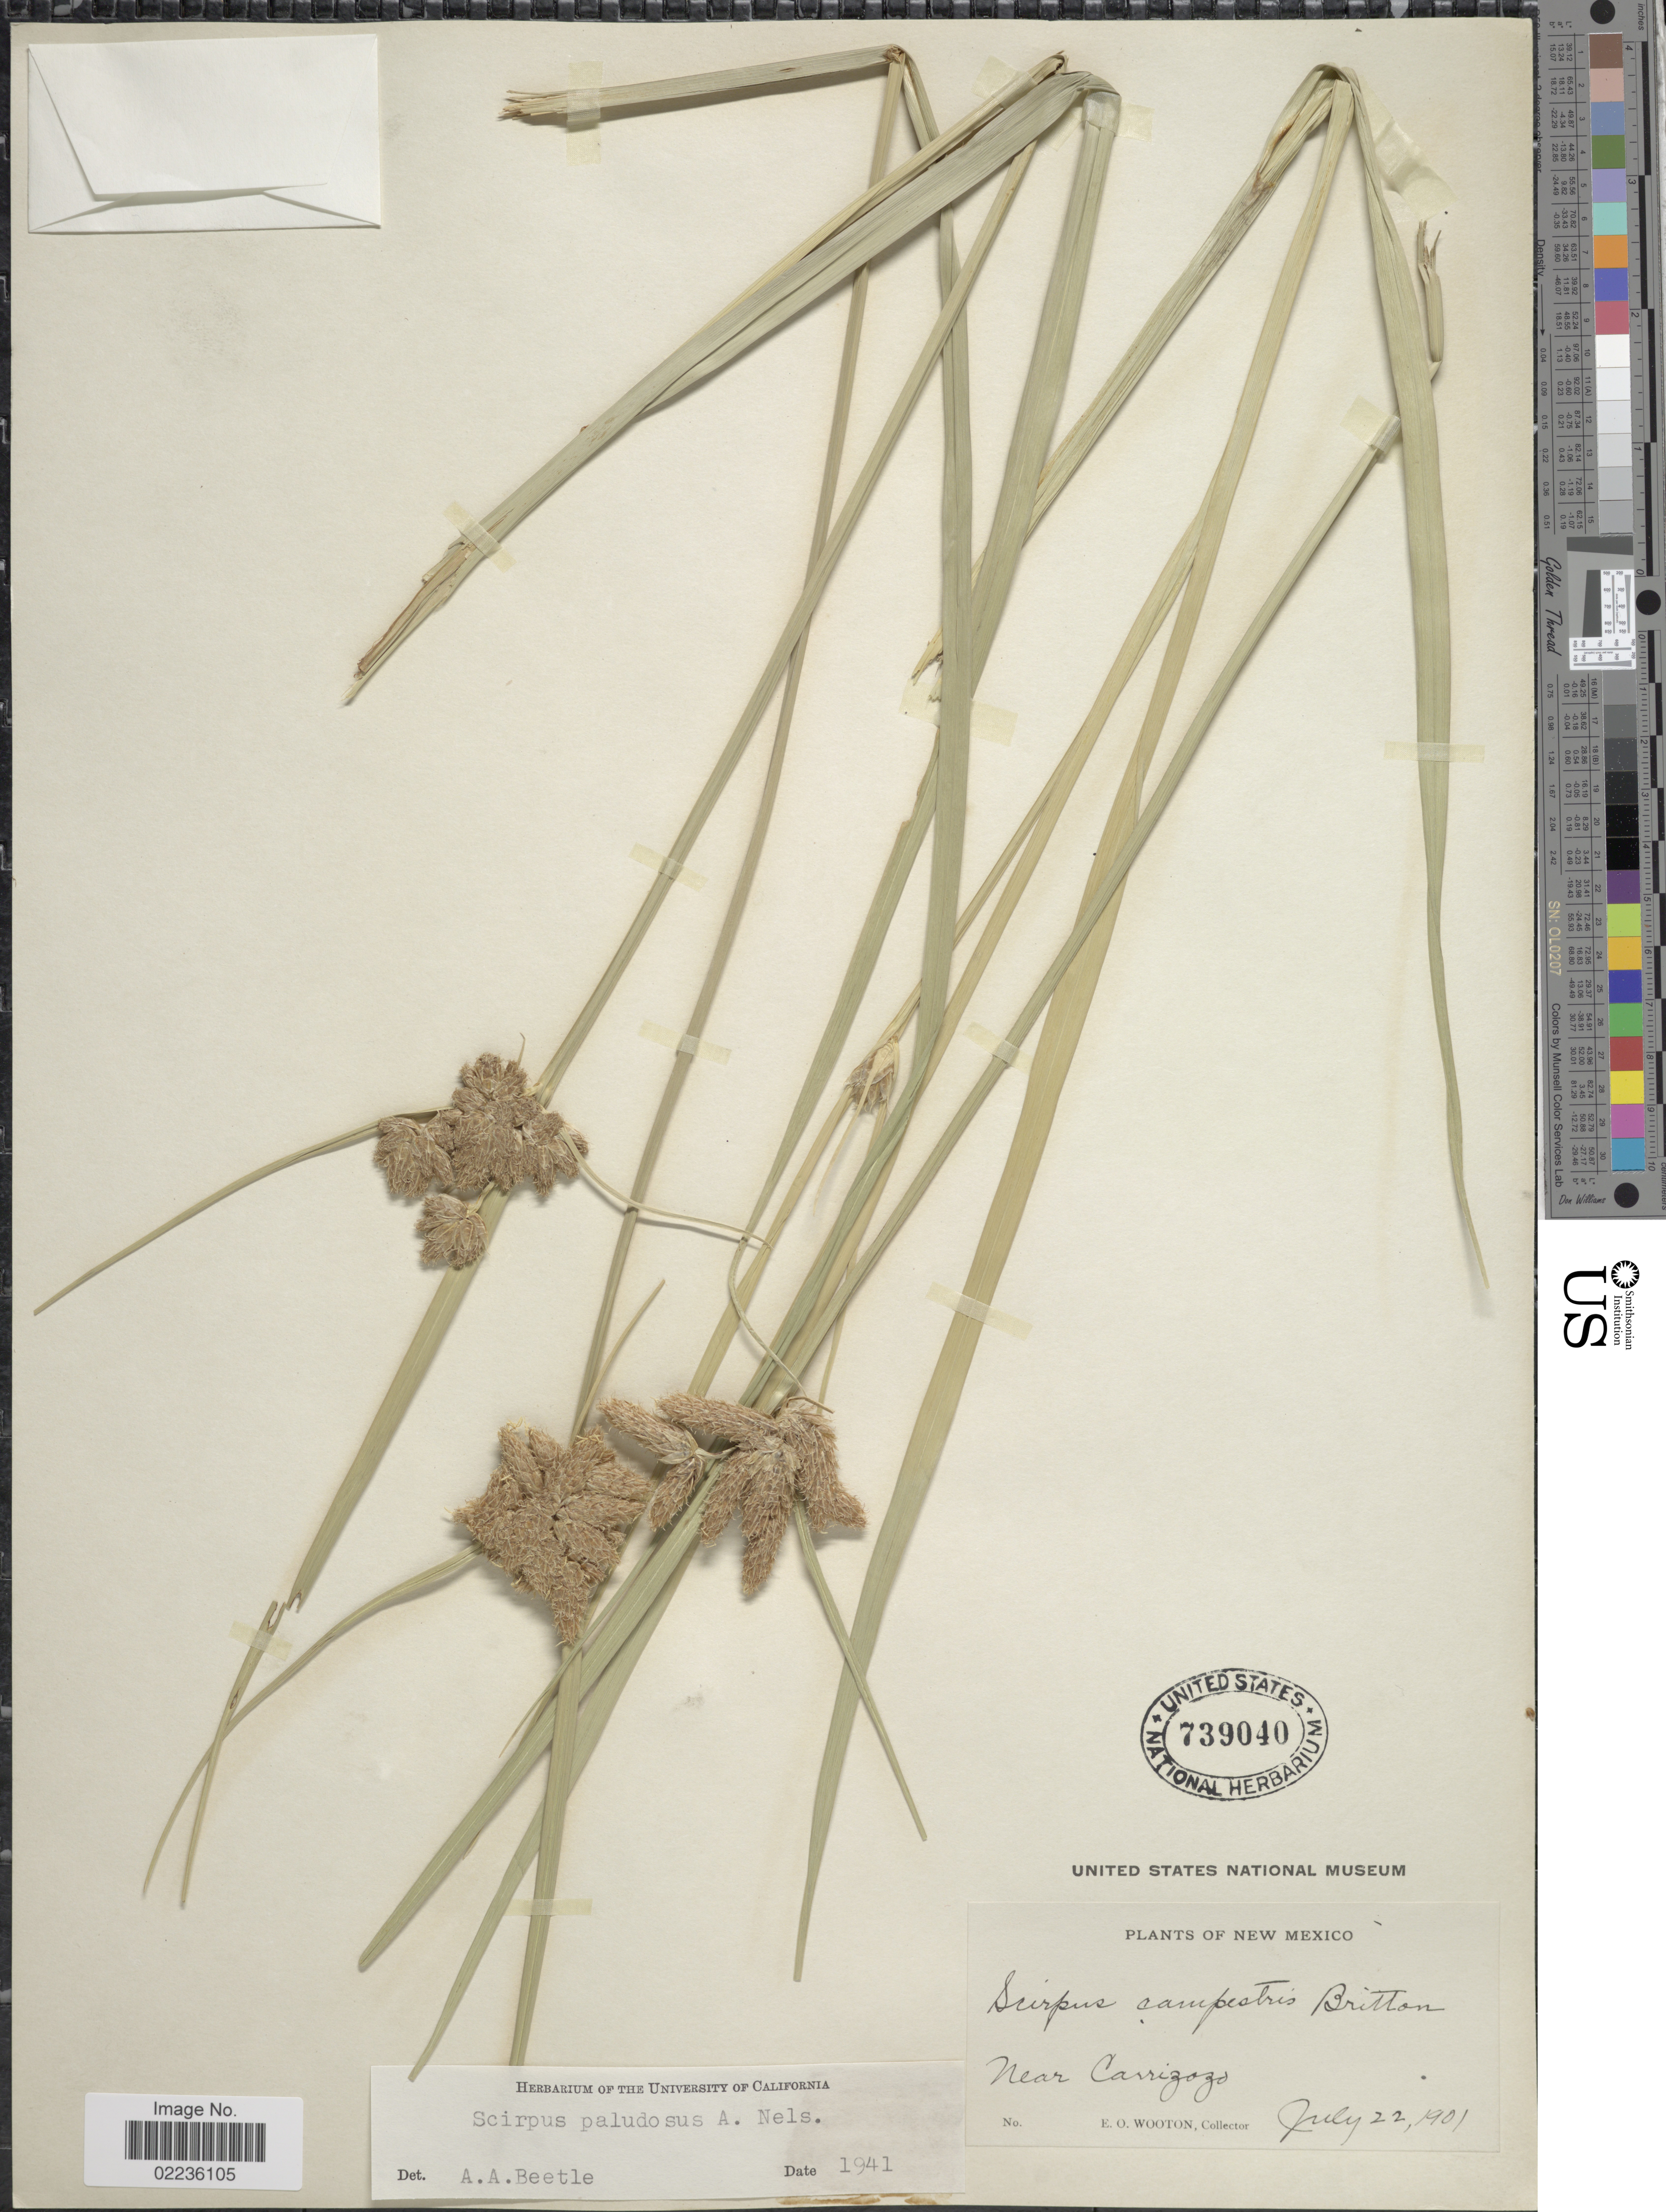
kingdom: Plantae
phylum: Tracheophyta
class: Liliopsida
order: Poales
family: Cyperaceae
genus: Bolboschoenus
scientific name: Bolboschoenus maritimus subsp. paludosus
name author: (A. Nelson) T. Koyama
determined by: Strong, M. T., (US), Smithsonian Institution - National Museum of Natural History (UNITED STATES)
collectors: E. O. Wooton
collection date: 1901-07-22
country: United States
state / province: New Mexico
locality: Near Carrizozo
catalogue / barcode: US 739040